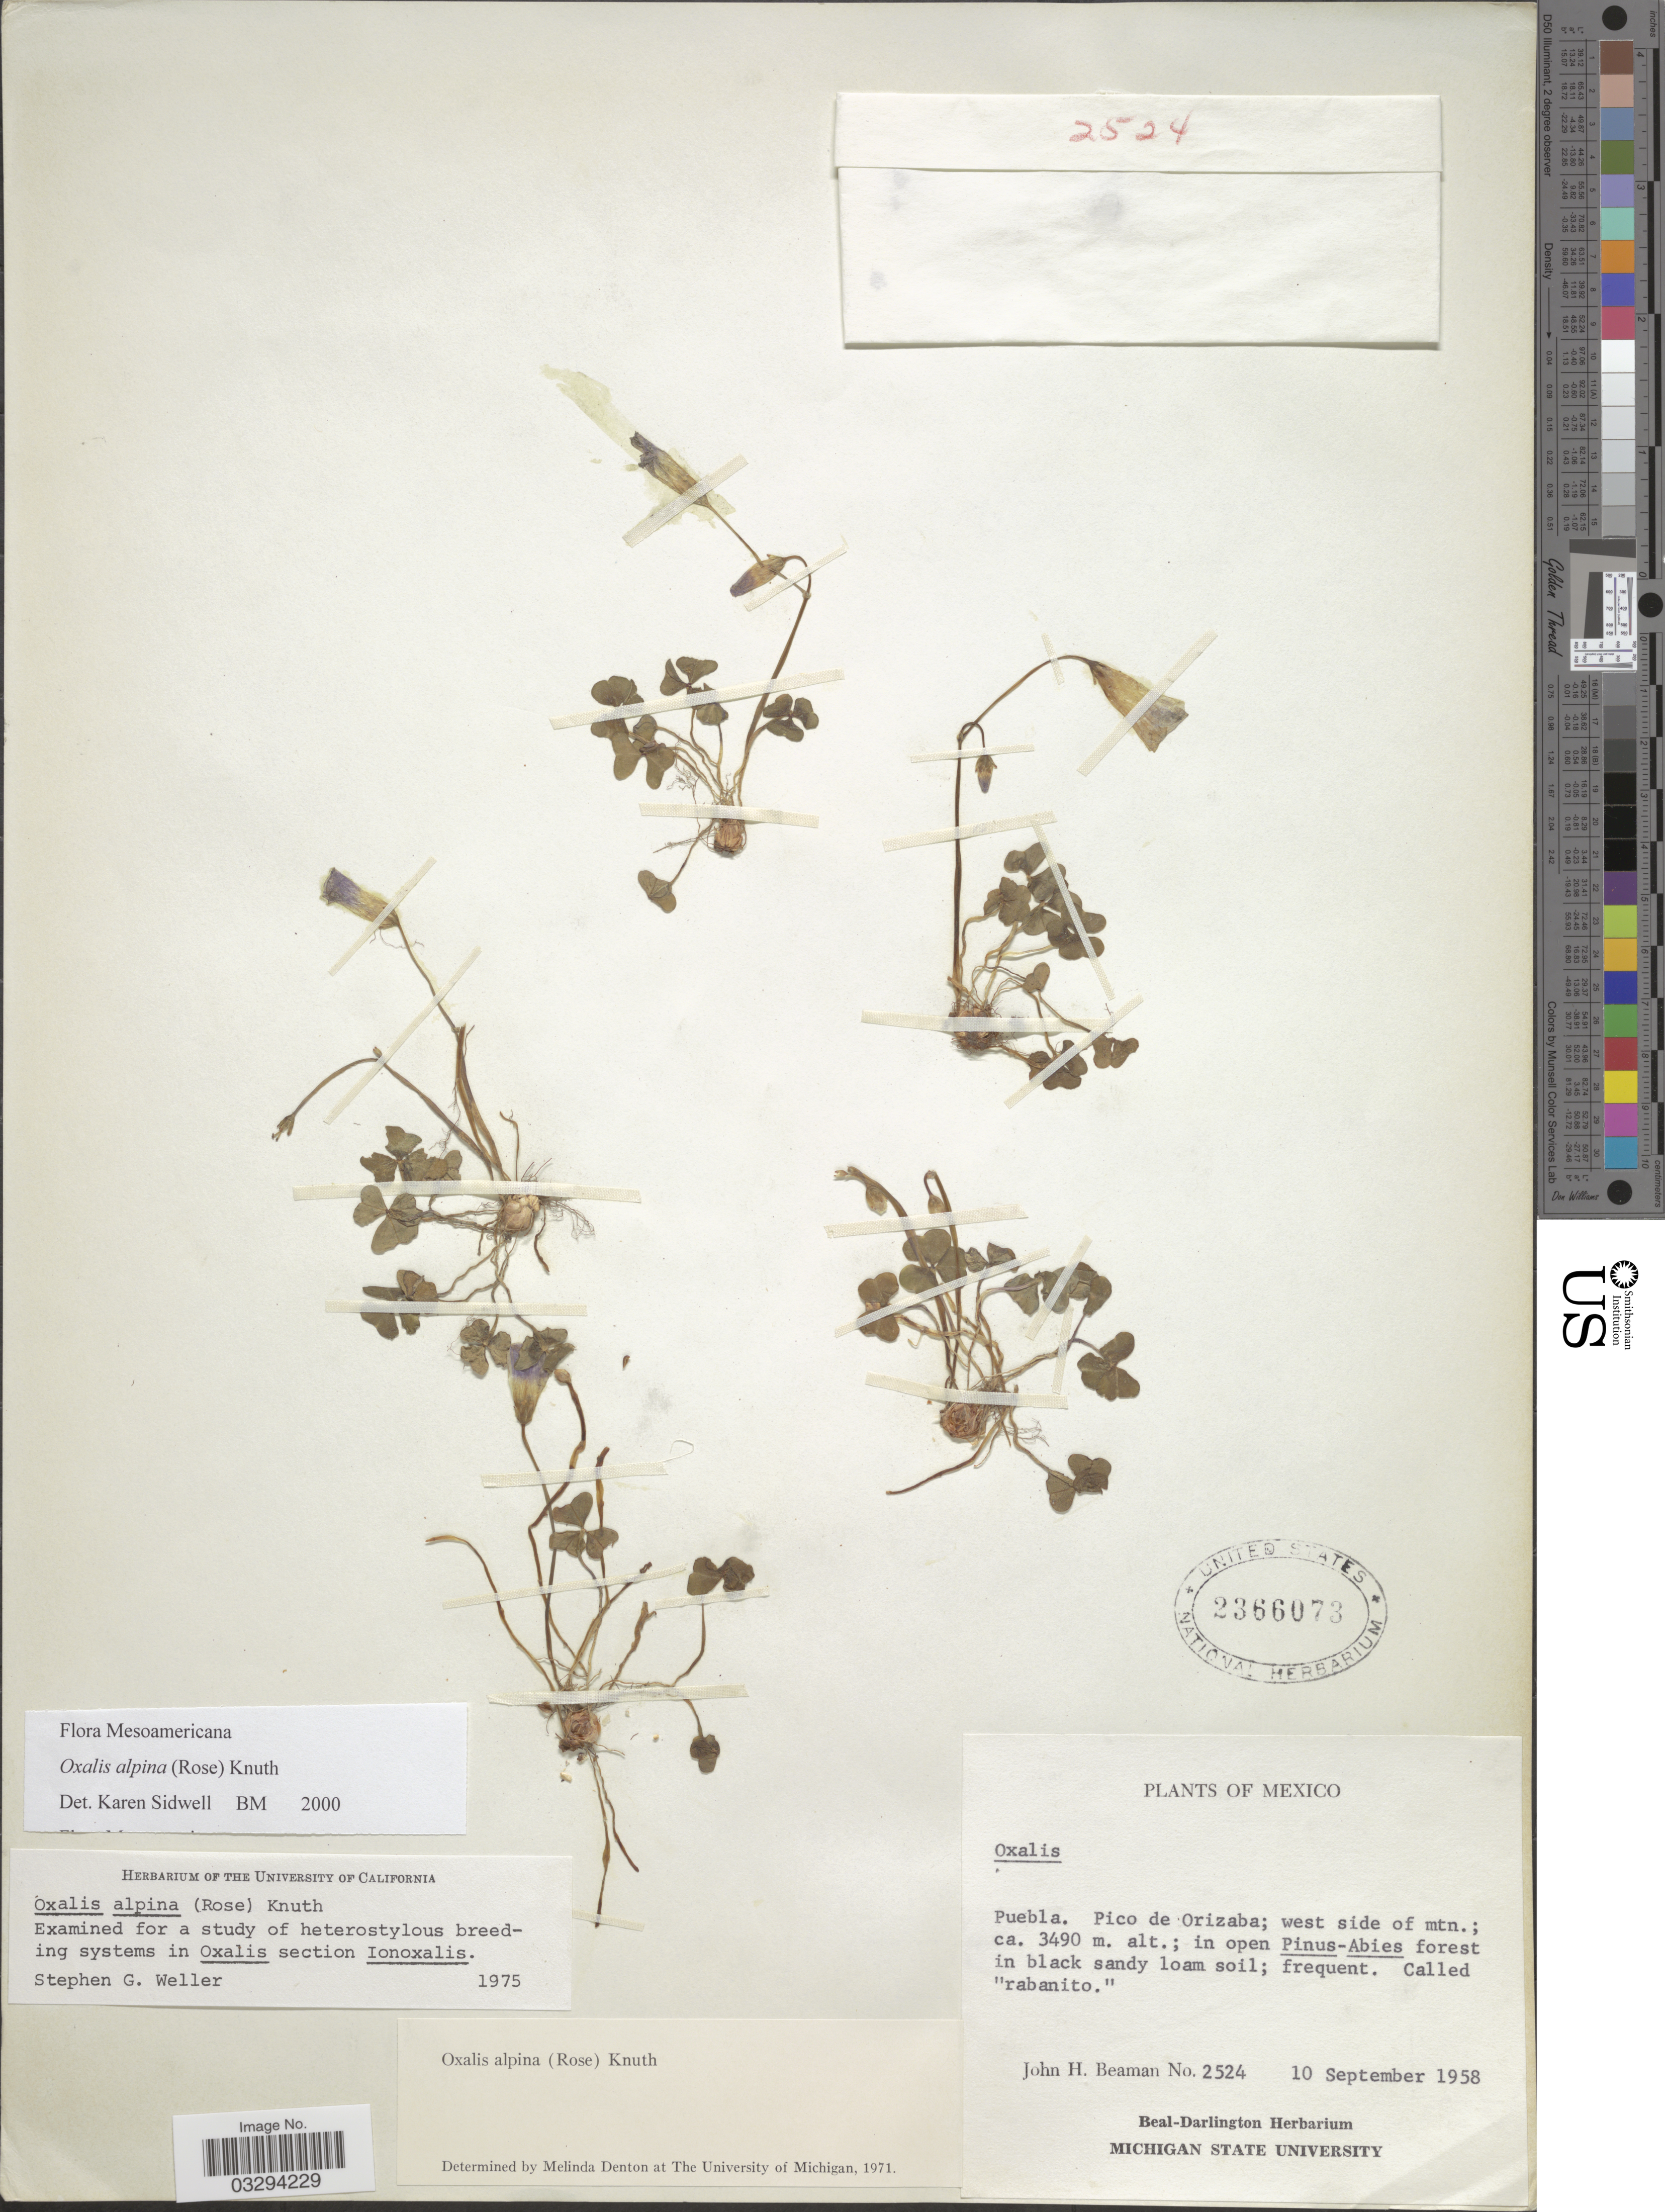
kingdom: Plantae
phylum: Tracheophyta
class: Magnoliopsida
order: Oxalidales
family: Oxalidaceae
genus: Oxalis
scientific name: Oxalis alpina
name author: (Rose) R. Knuth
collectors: J. H. Beaman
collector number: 2524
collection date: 1958-09-10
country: Mexico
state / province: Puebla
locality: Pico de Orizaba; west side of mtn.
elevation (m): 3490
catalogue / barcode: US 2366073